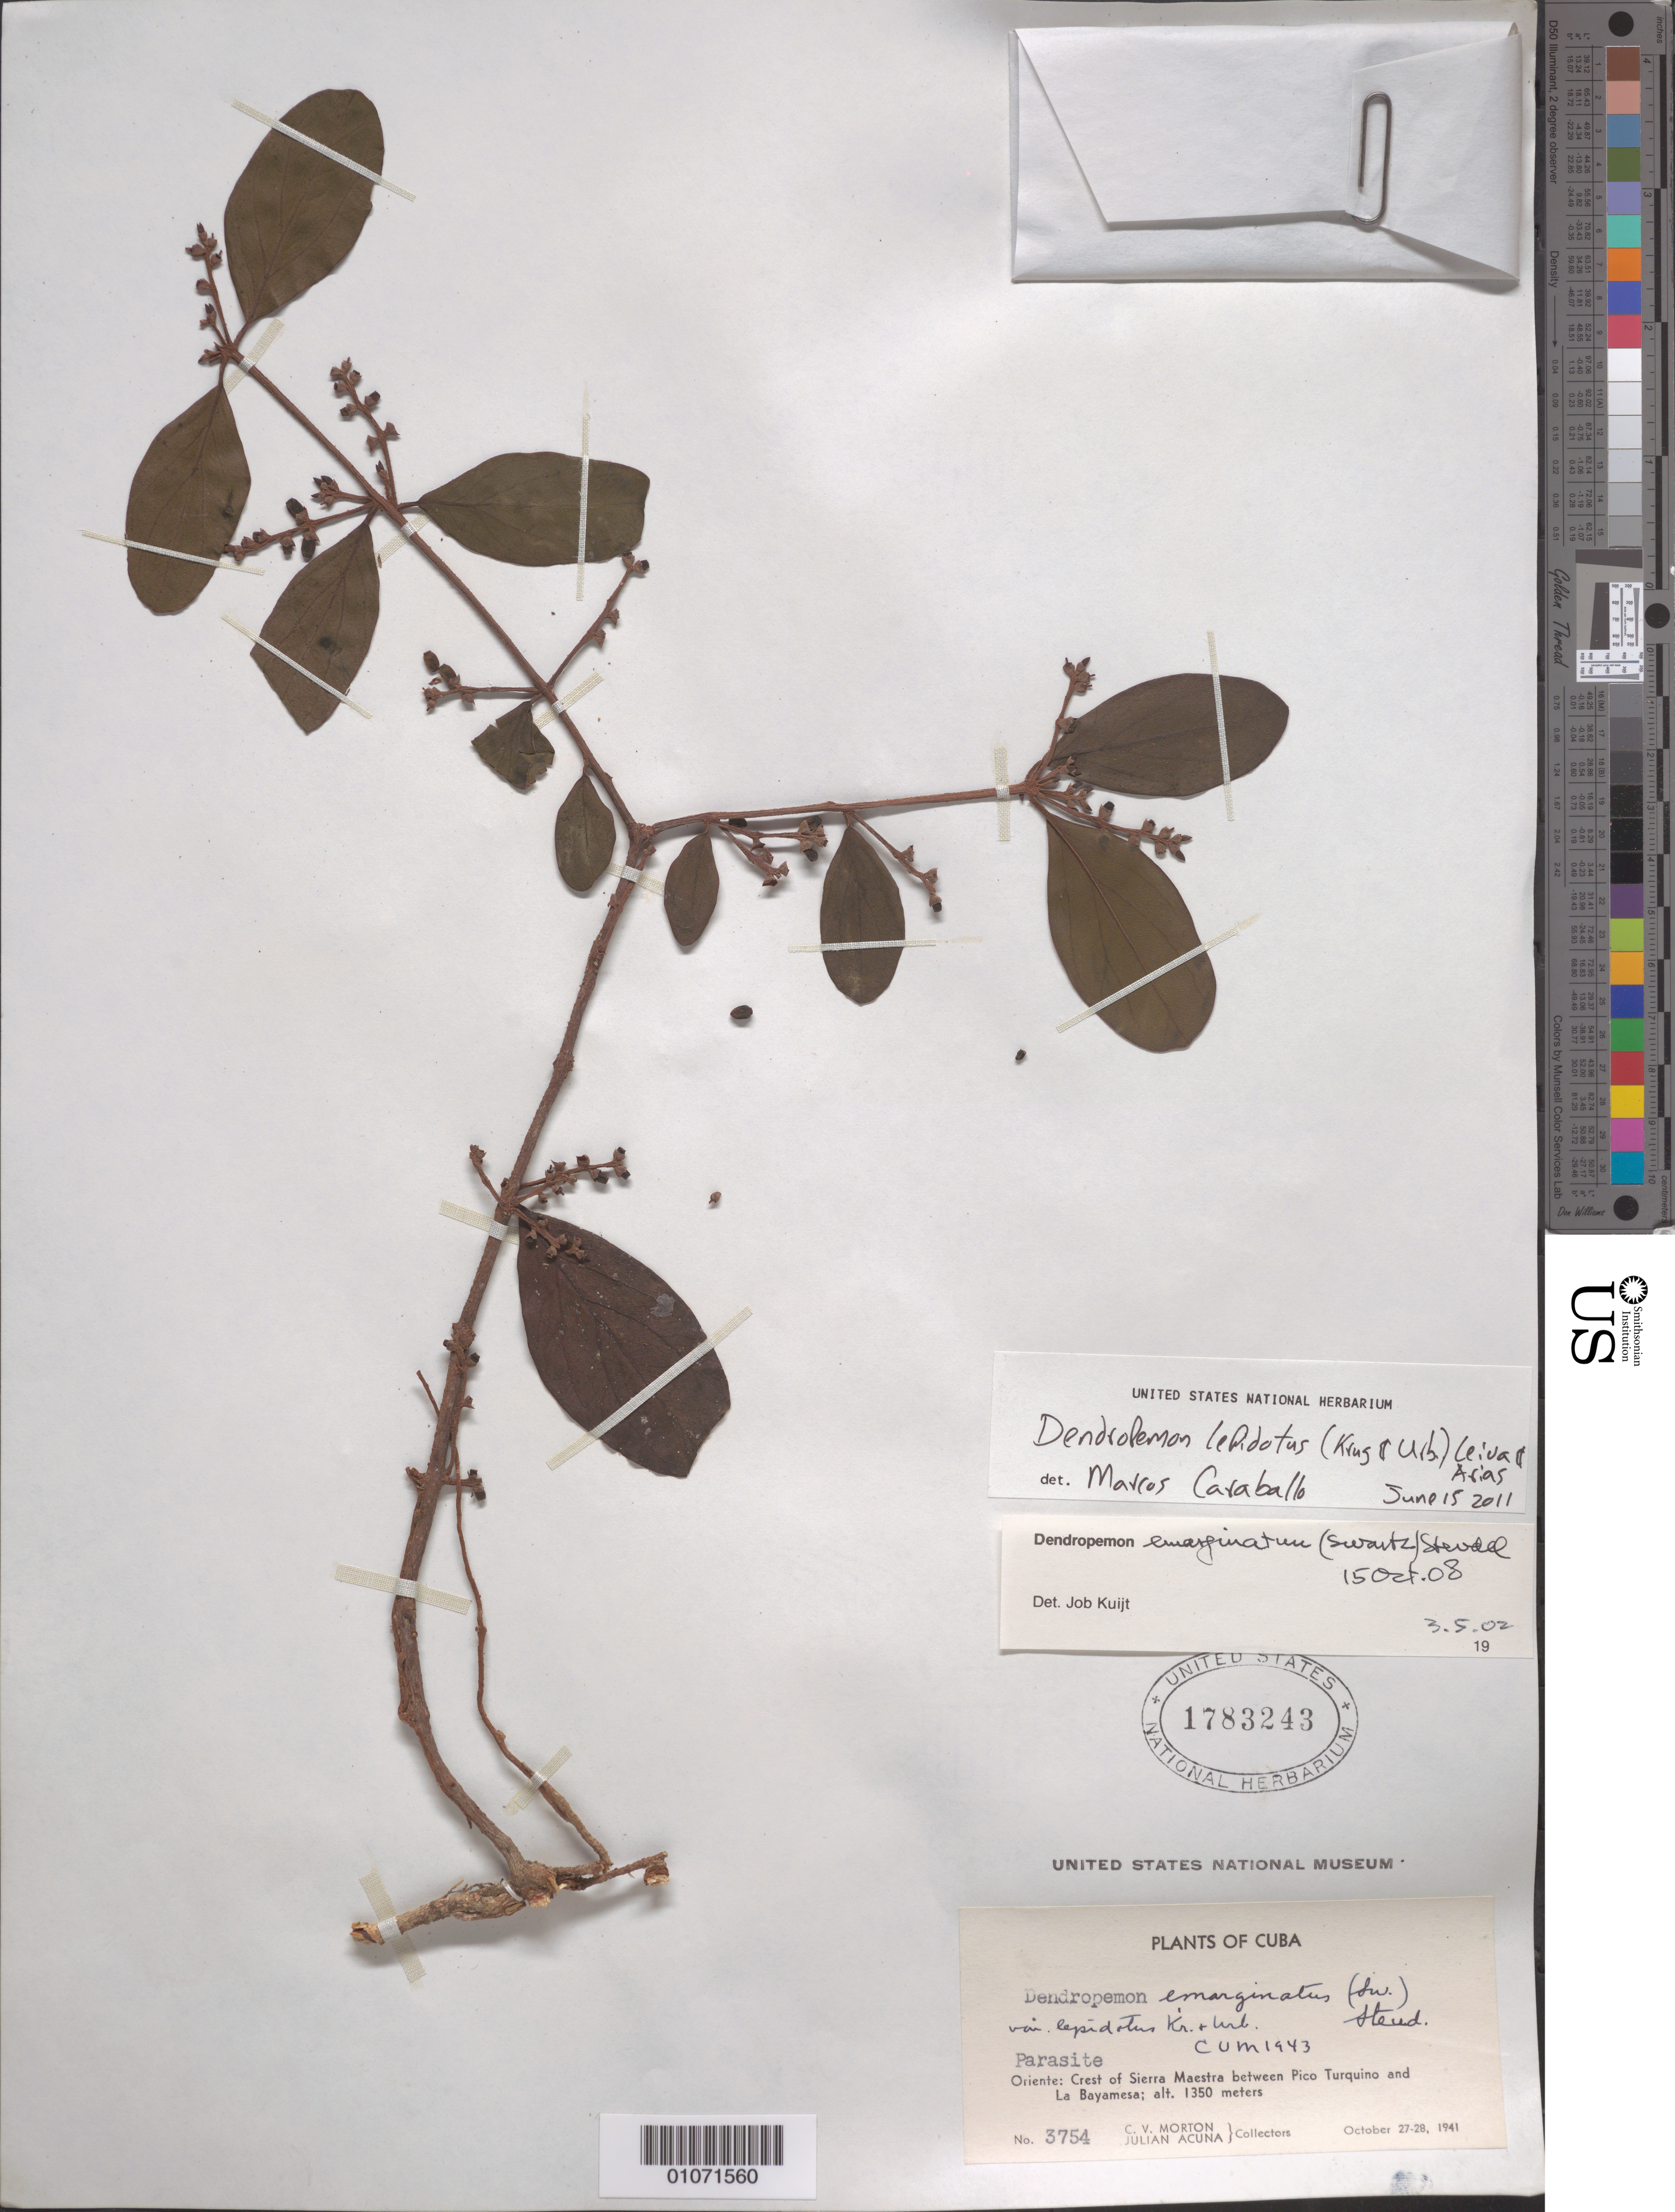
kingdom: Plantae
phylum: Tracheophyta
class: Magnoliopsida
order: Santalales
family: Loranthaceae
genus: Dendropemon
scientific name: Dendropemon lepidotus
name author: (Krug & Urb.) Leiva & I. Arias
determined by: Caraballo-Ortiz, Marcos A., (MISS), University of Mississippi (UNITED STATES)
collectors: C. V. Morton & J. Acuña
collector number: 3754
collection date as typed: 27 Oct 1941 to 28 Oct 1941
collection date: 1941-10-27/1941-10-28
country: Cuba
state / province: Oriente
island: Cuba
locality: Crest of Sierra Maestra between Pico Turquino and La Bayamesa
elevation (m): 1350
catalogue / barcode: US 1783243